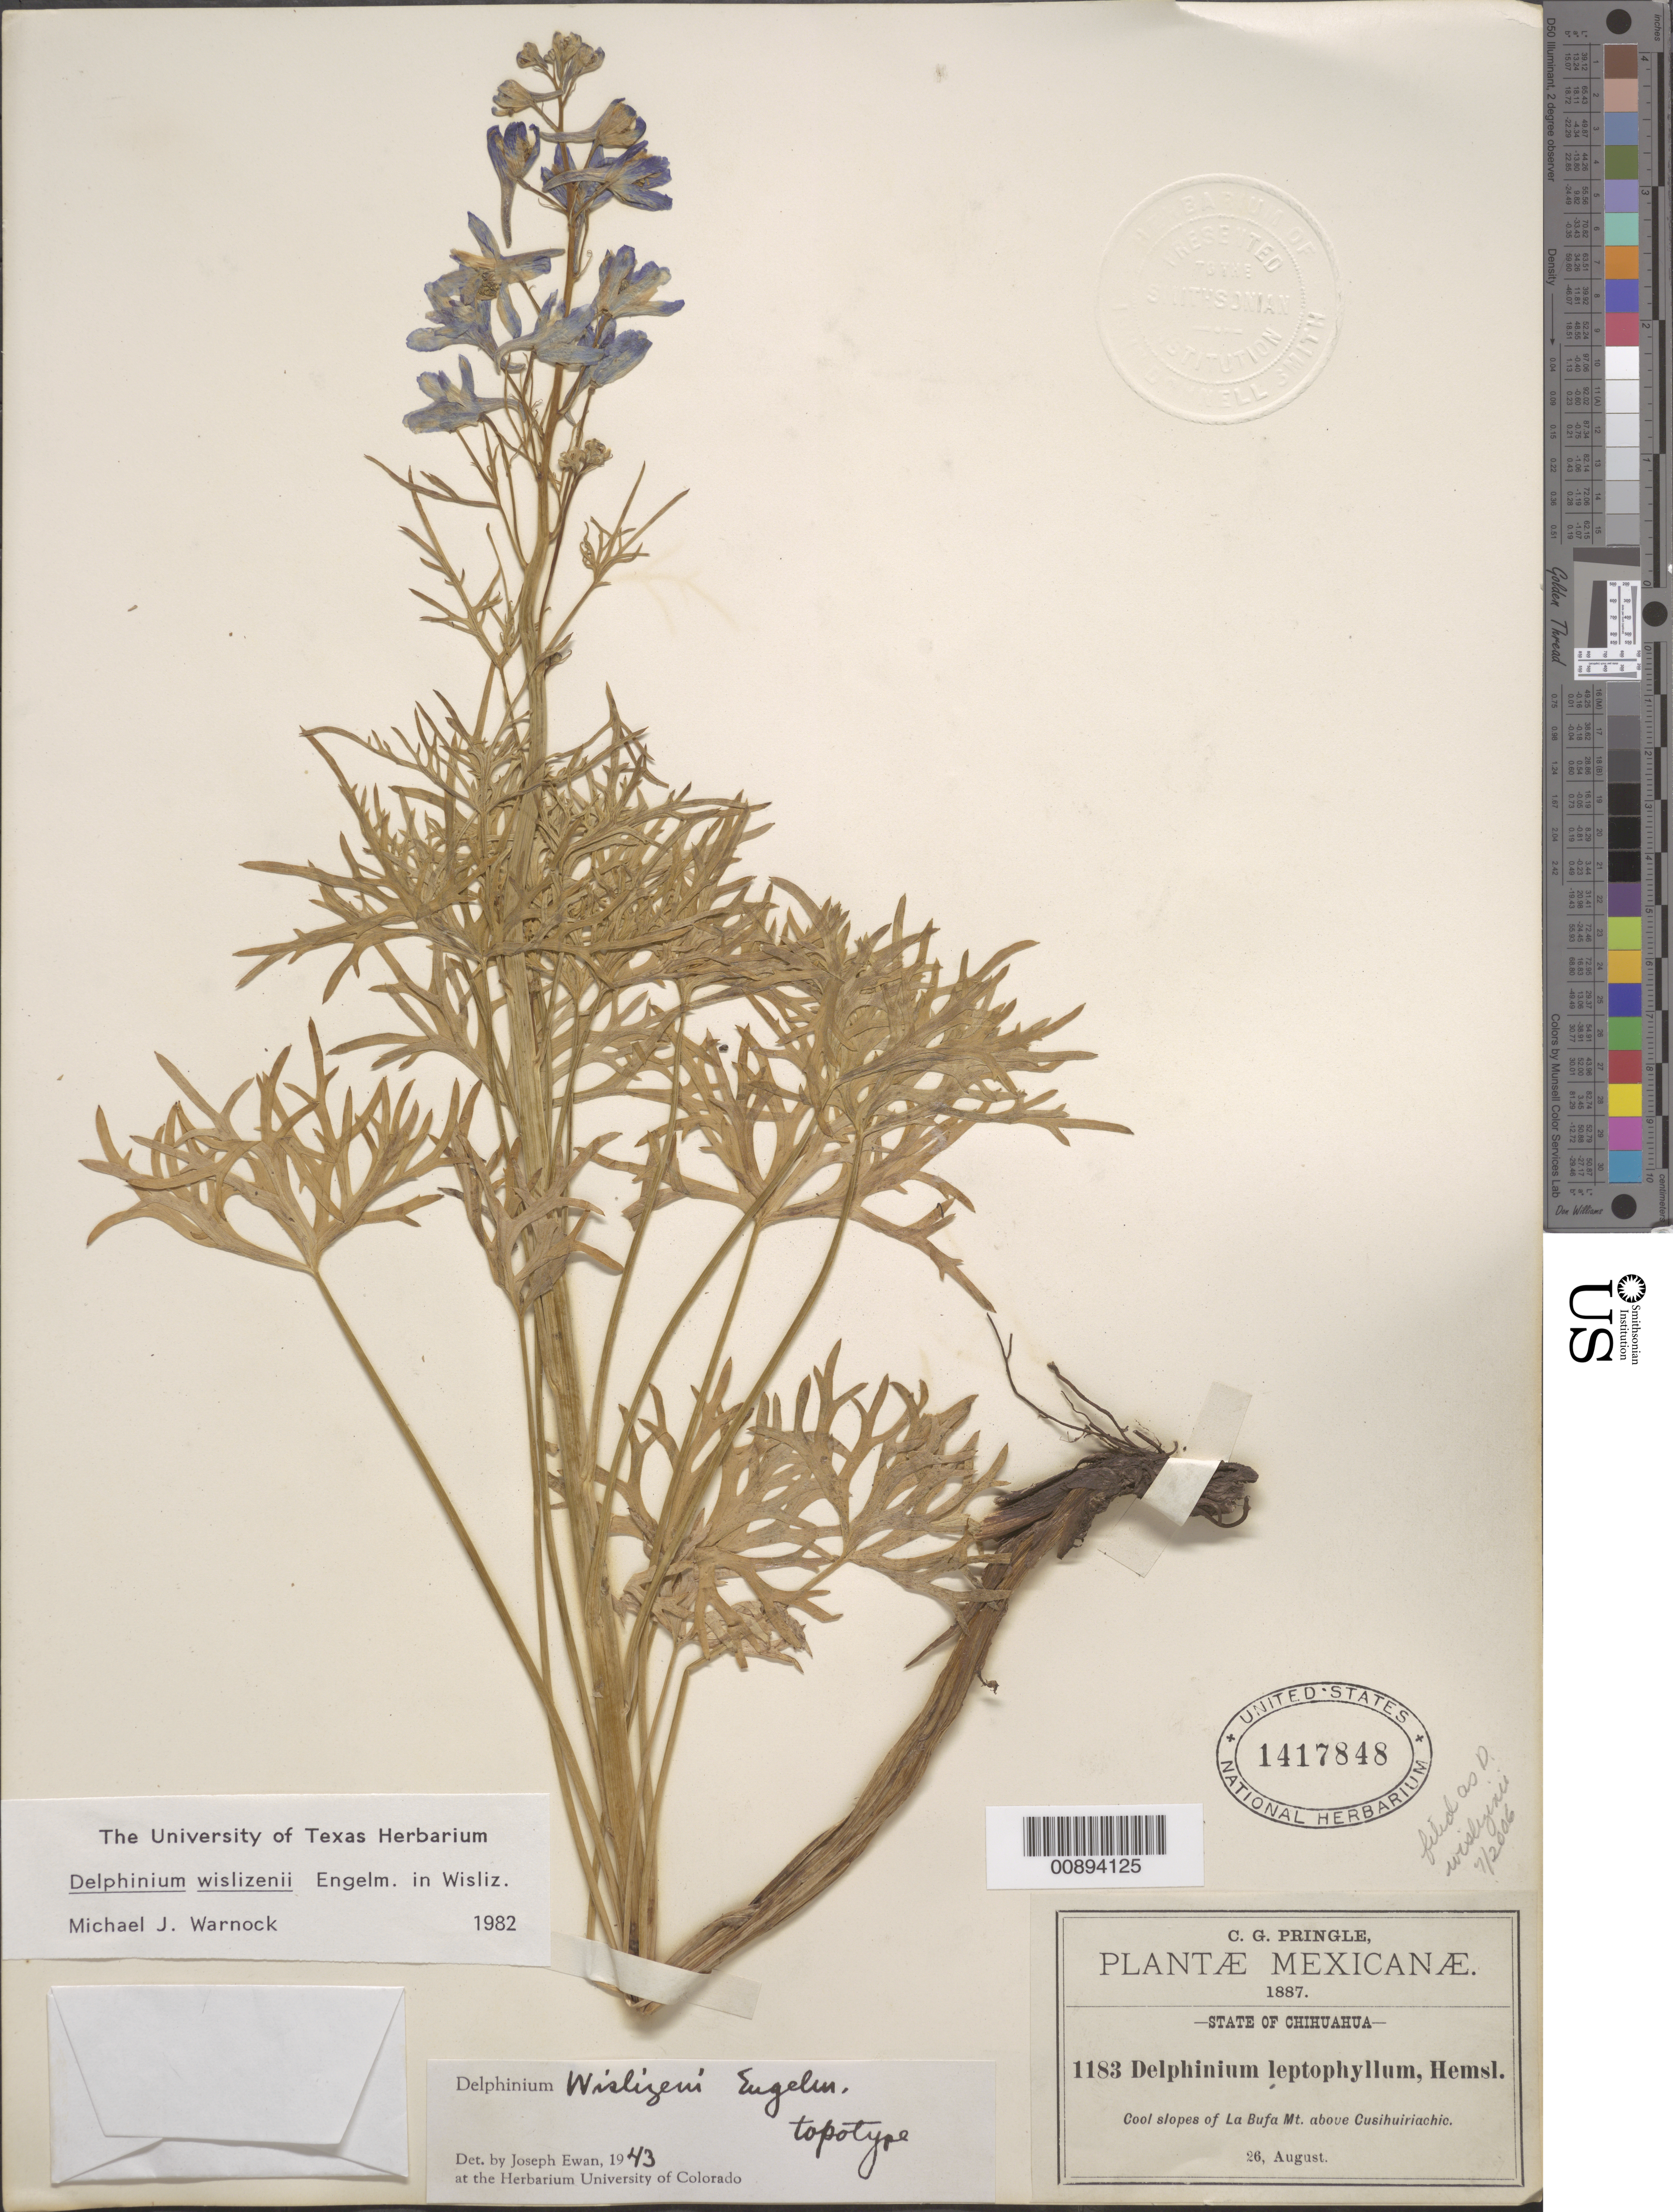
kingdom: Plantae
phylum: Tracheophyta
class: Magnoliopsida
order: Ranunculales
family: Ranunculaceae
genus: Delphinium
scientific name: Delphinium wislizeni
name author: Engelm.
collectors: C. G. Pringle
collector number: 1183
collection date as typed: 26 Aug 1887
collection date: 1887-08-26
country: Mexico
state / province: Chihuahua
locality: La Bufa Mt. above Cusihuiriachic, Chihuahua.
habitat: Coll slopes of Mt.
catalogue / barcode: US 1417848